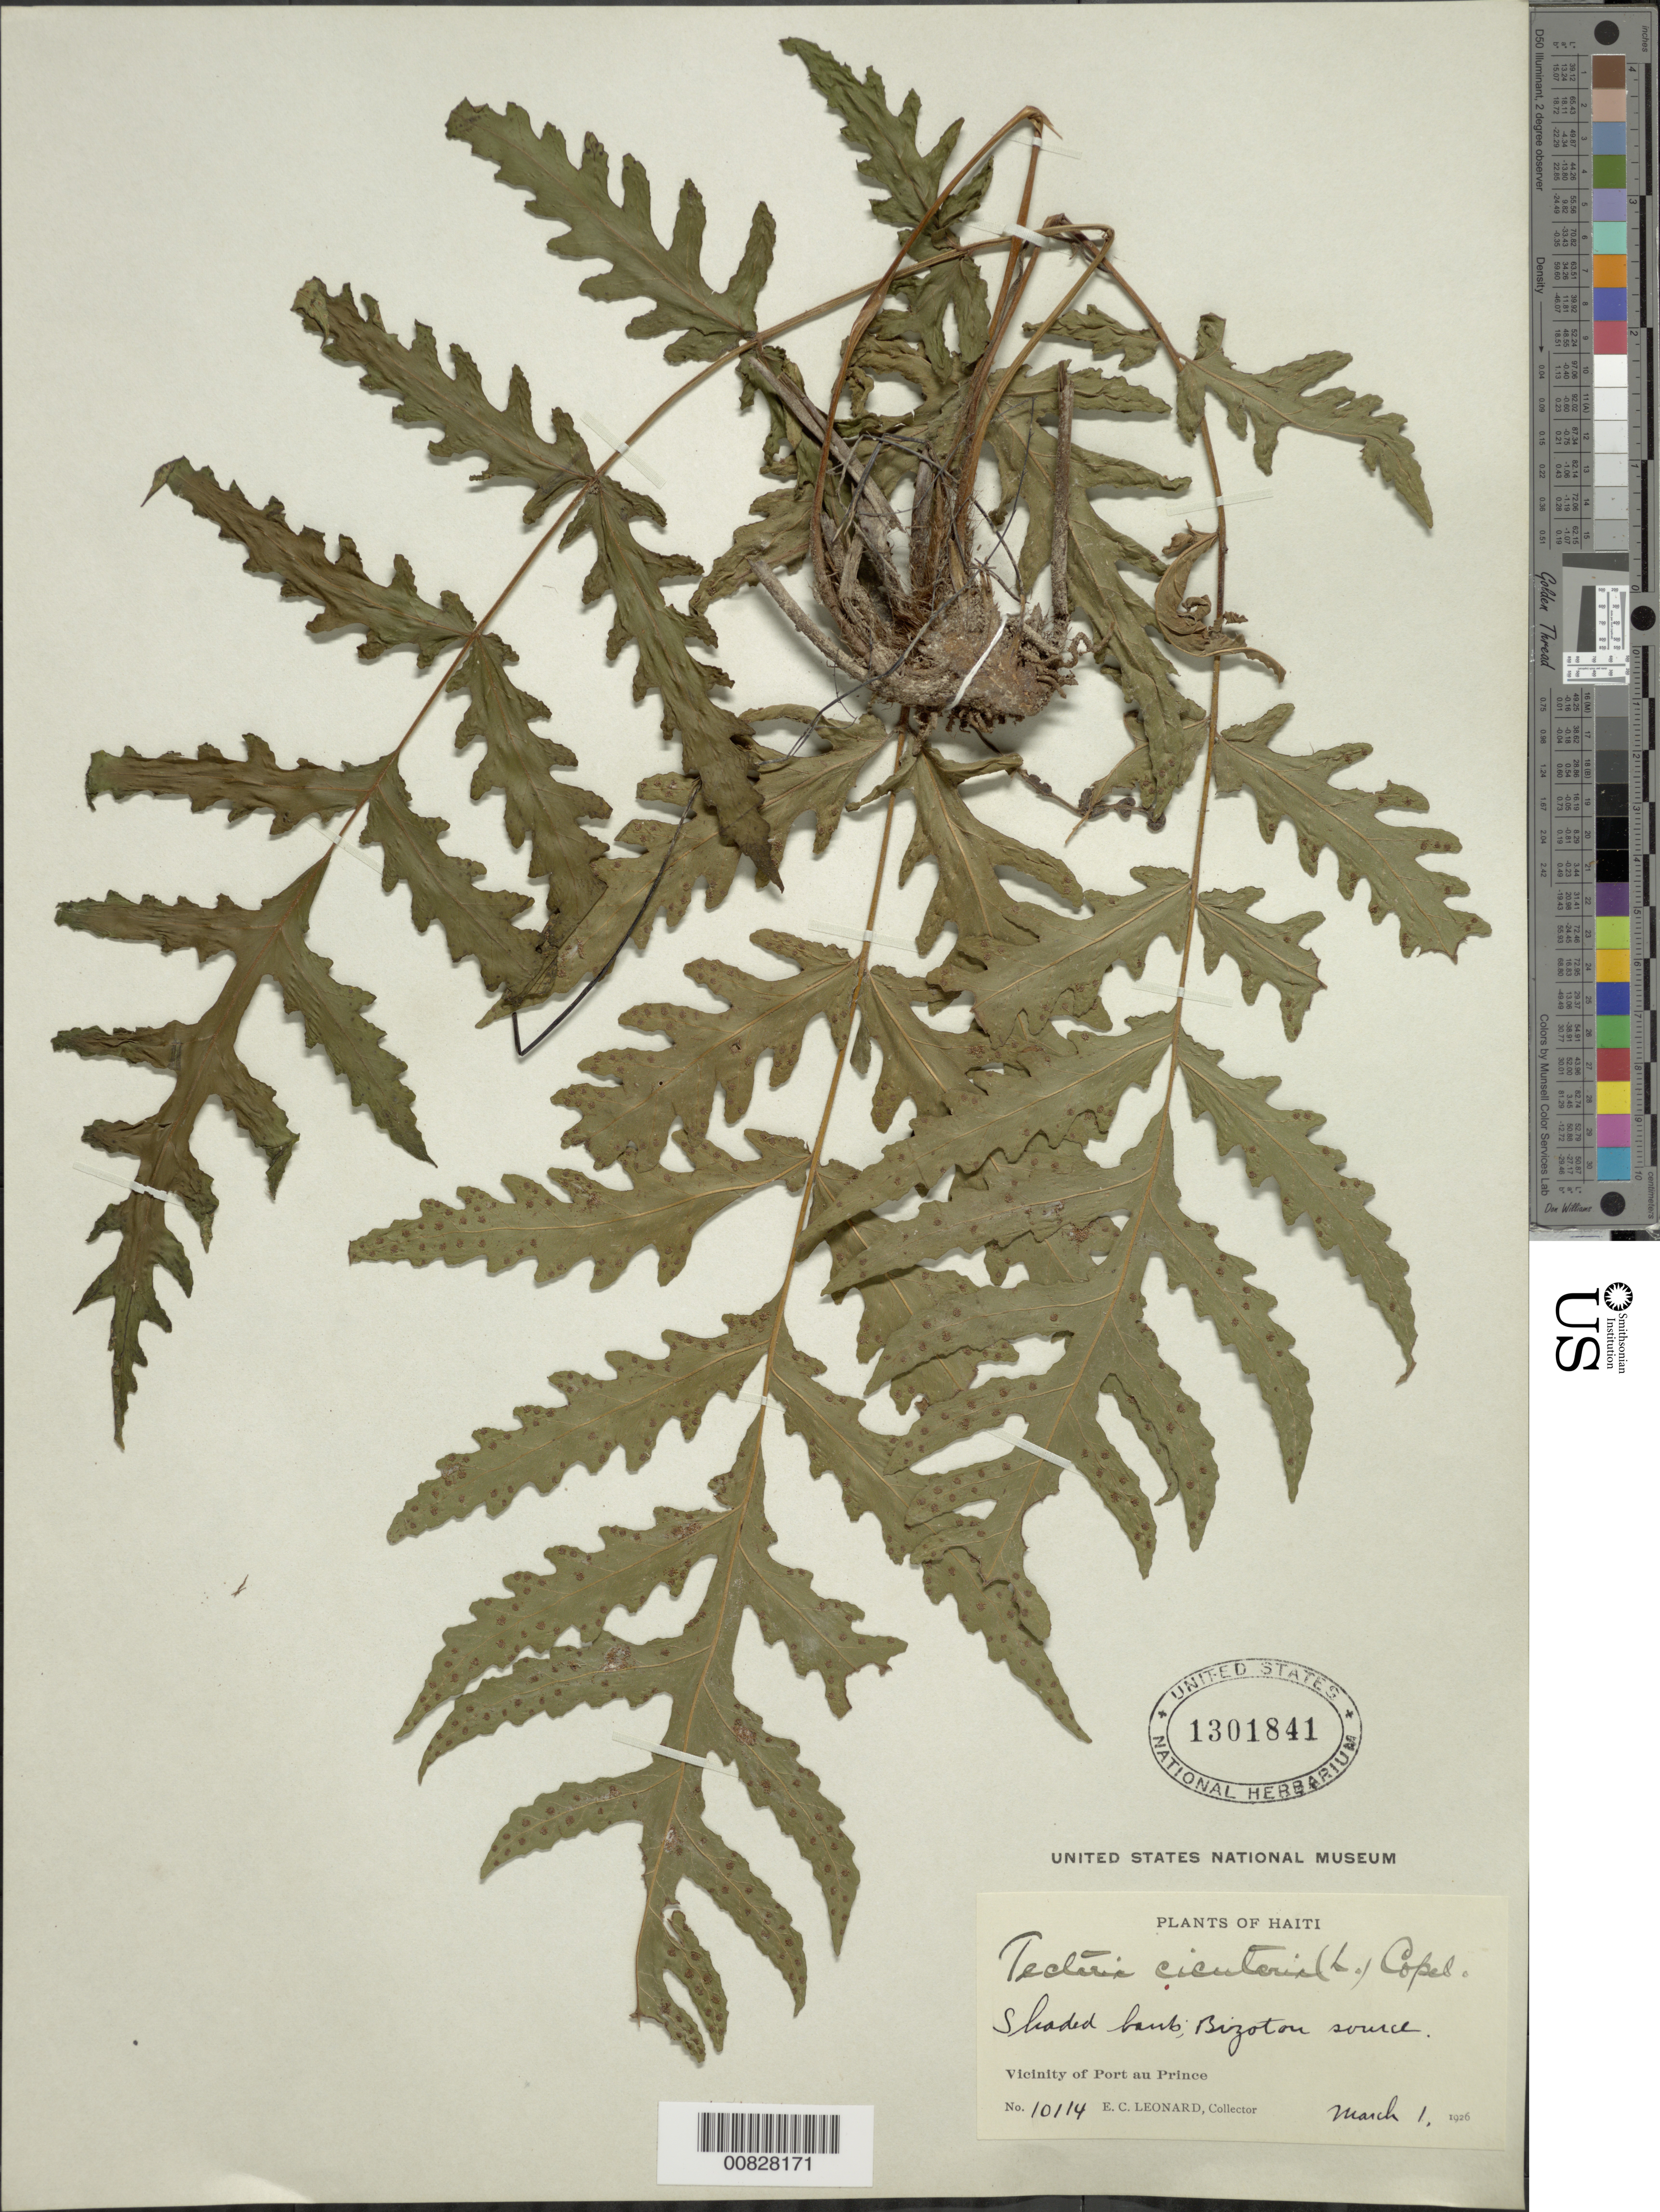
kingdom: Plantae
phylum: Tracheophyta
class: Polypodiopsida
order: Polypodiales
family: Tectariaceae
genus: Tectaria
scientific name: Tectaria cicutaria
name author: (L.) Copel.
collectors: E. C. Leonard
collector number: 10114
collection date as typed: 01 Mar 1926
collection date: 1926-03-01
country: Haiti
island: Hispaniola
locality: Port au Prince, Bizoton Source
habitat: Shaded bank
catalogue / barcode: US 1301841